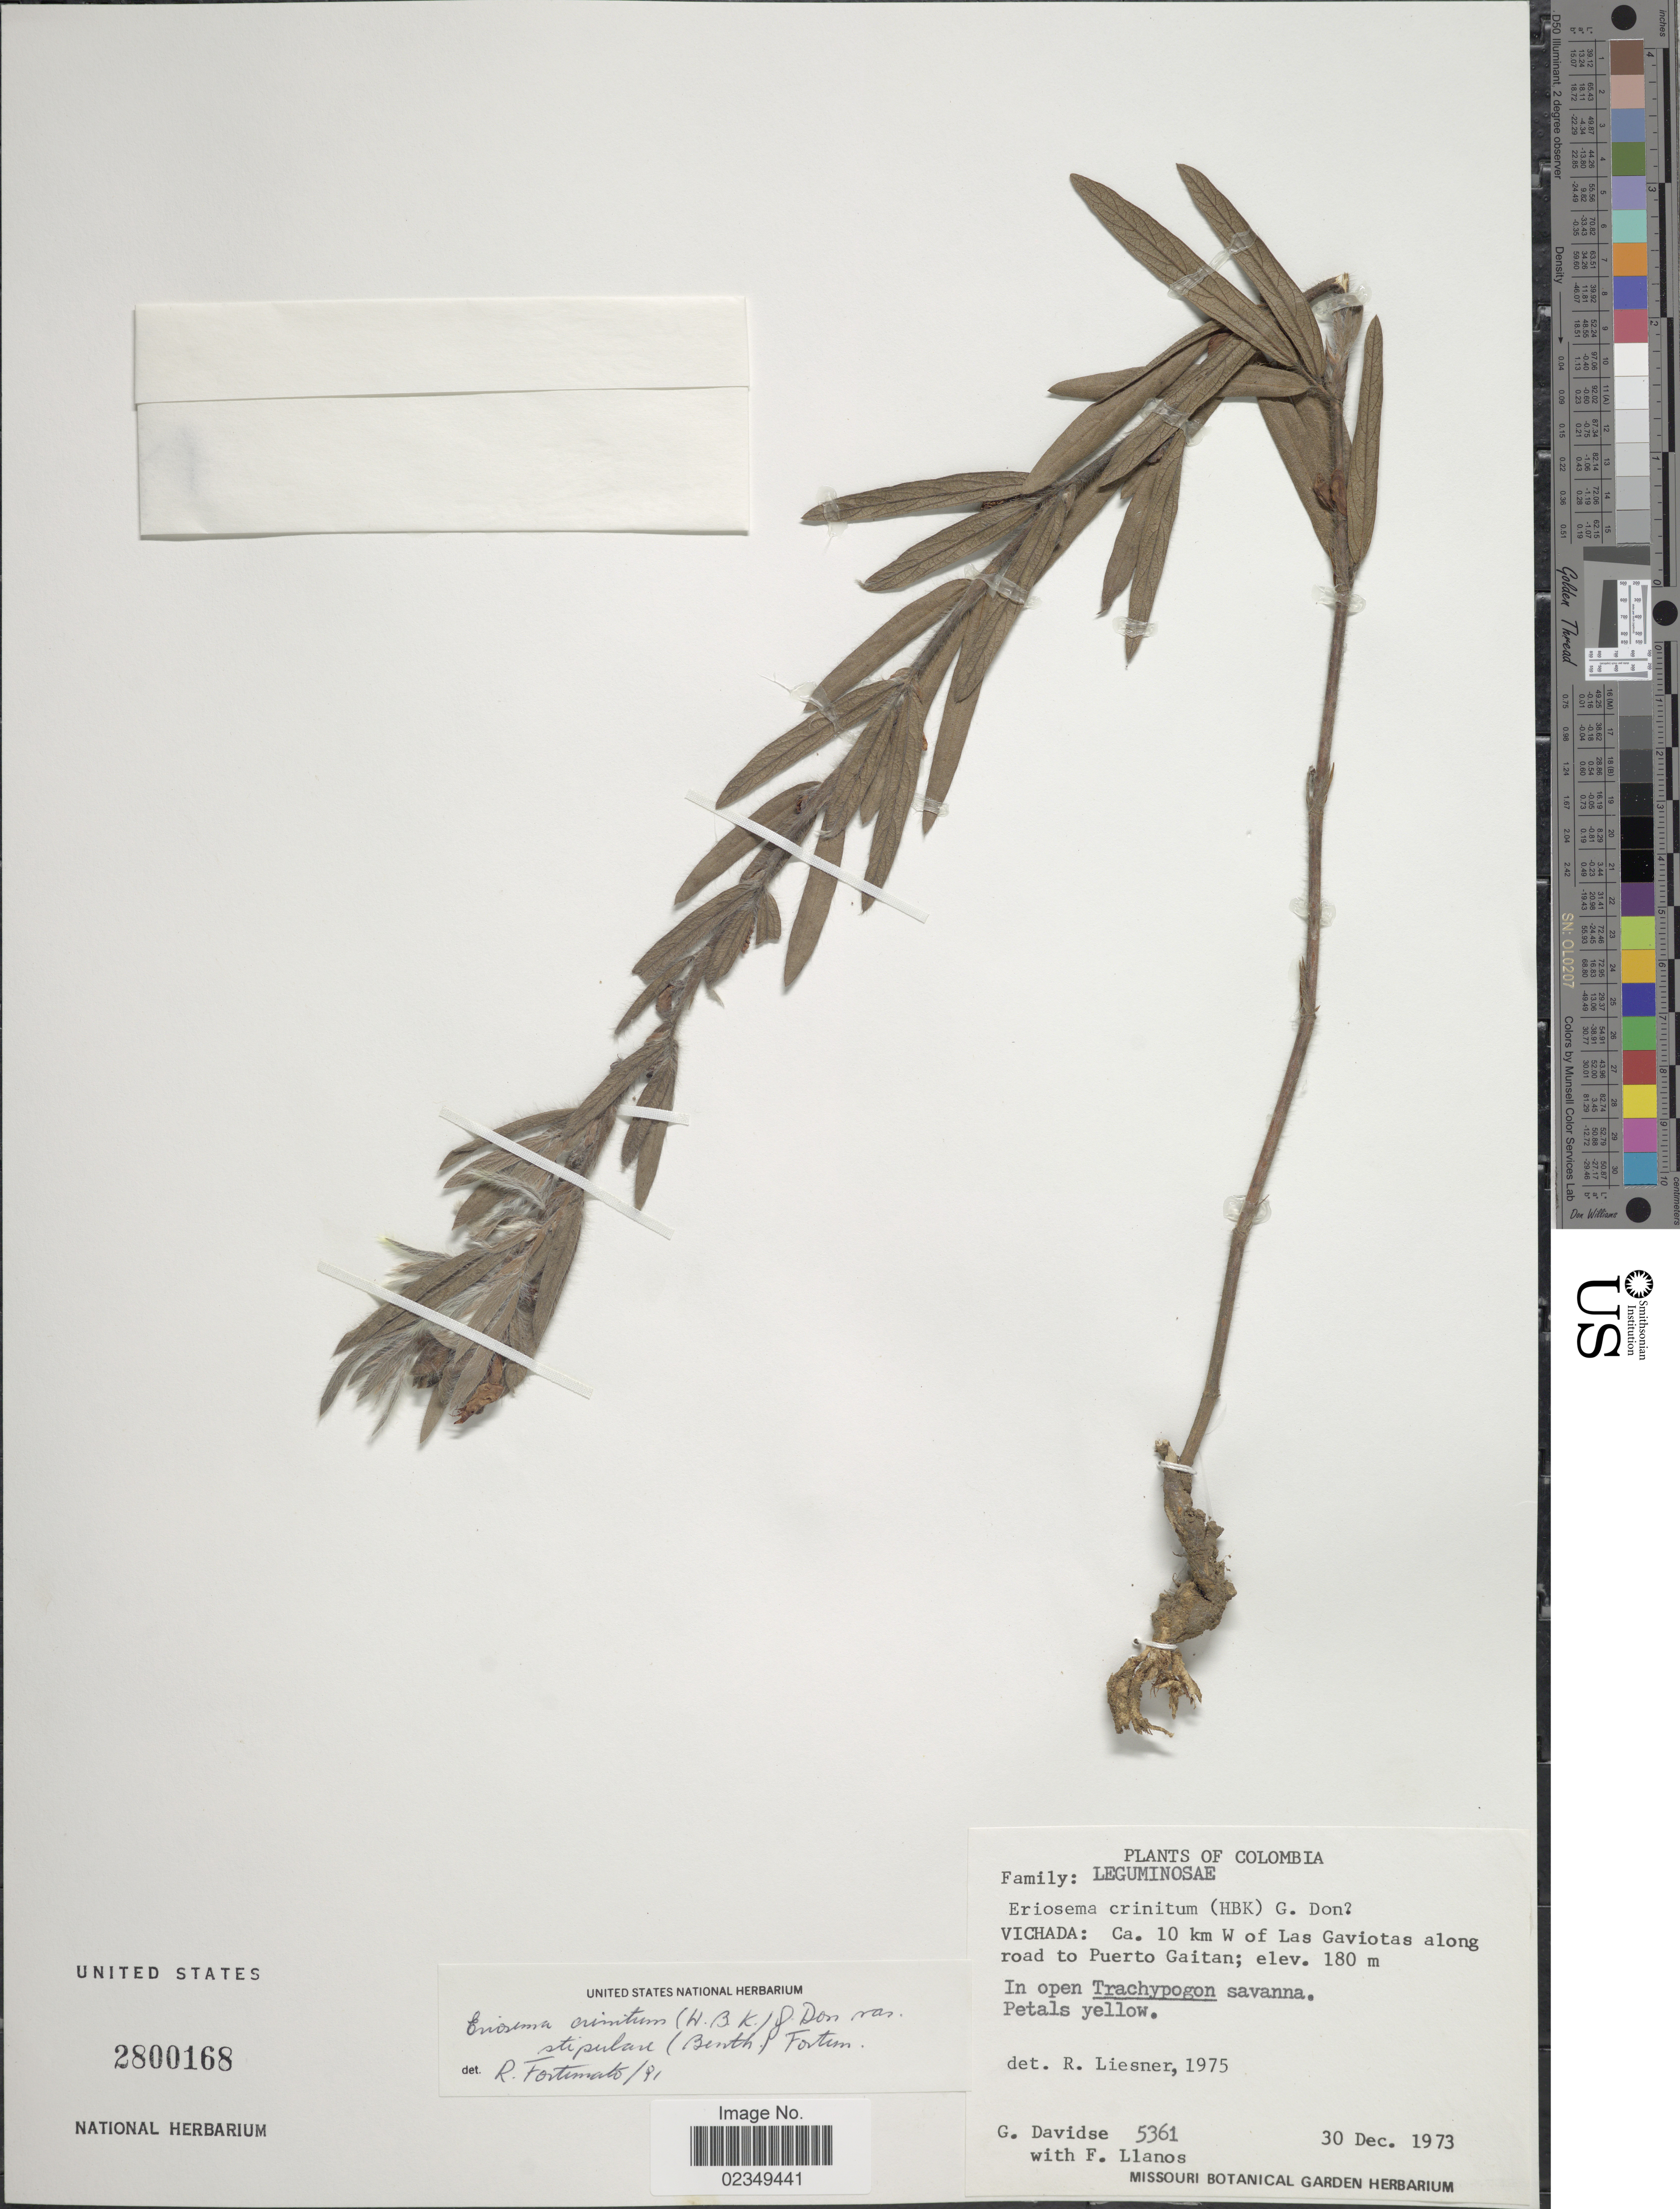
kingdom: Plantae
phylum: Tracheophyta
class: Magnoliopsida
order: Fabales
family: Fabaceae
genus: Eriosema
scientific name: Eriosema crinitum var. stipulare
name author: (Benth.) Fortunato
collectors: G. Davidse & F. Llanos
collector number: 5361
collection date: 1973-12-30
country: Colombia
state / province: Vichada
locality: Ca. 10 km W of Las Gaviotas along road to Puerto Gaitan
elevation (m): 180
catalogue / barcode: US 2800168